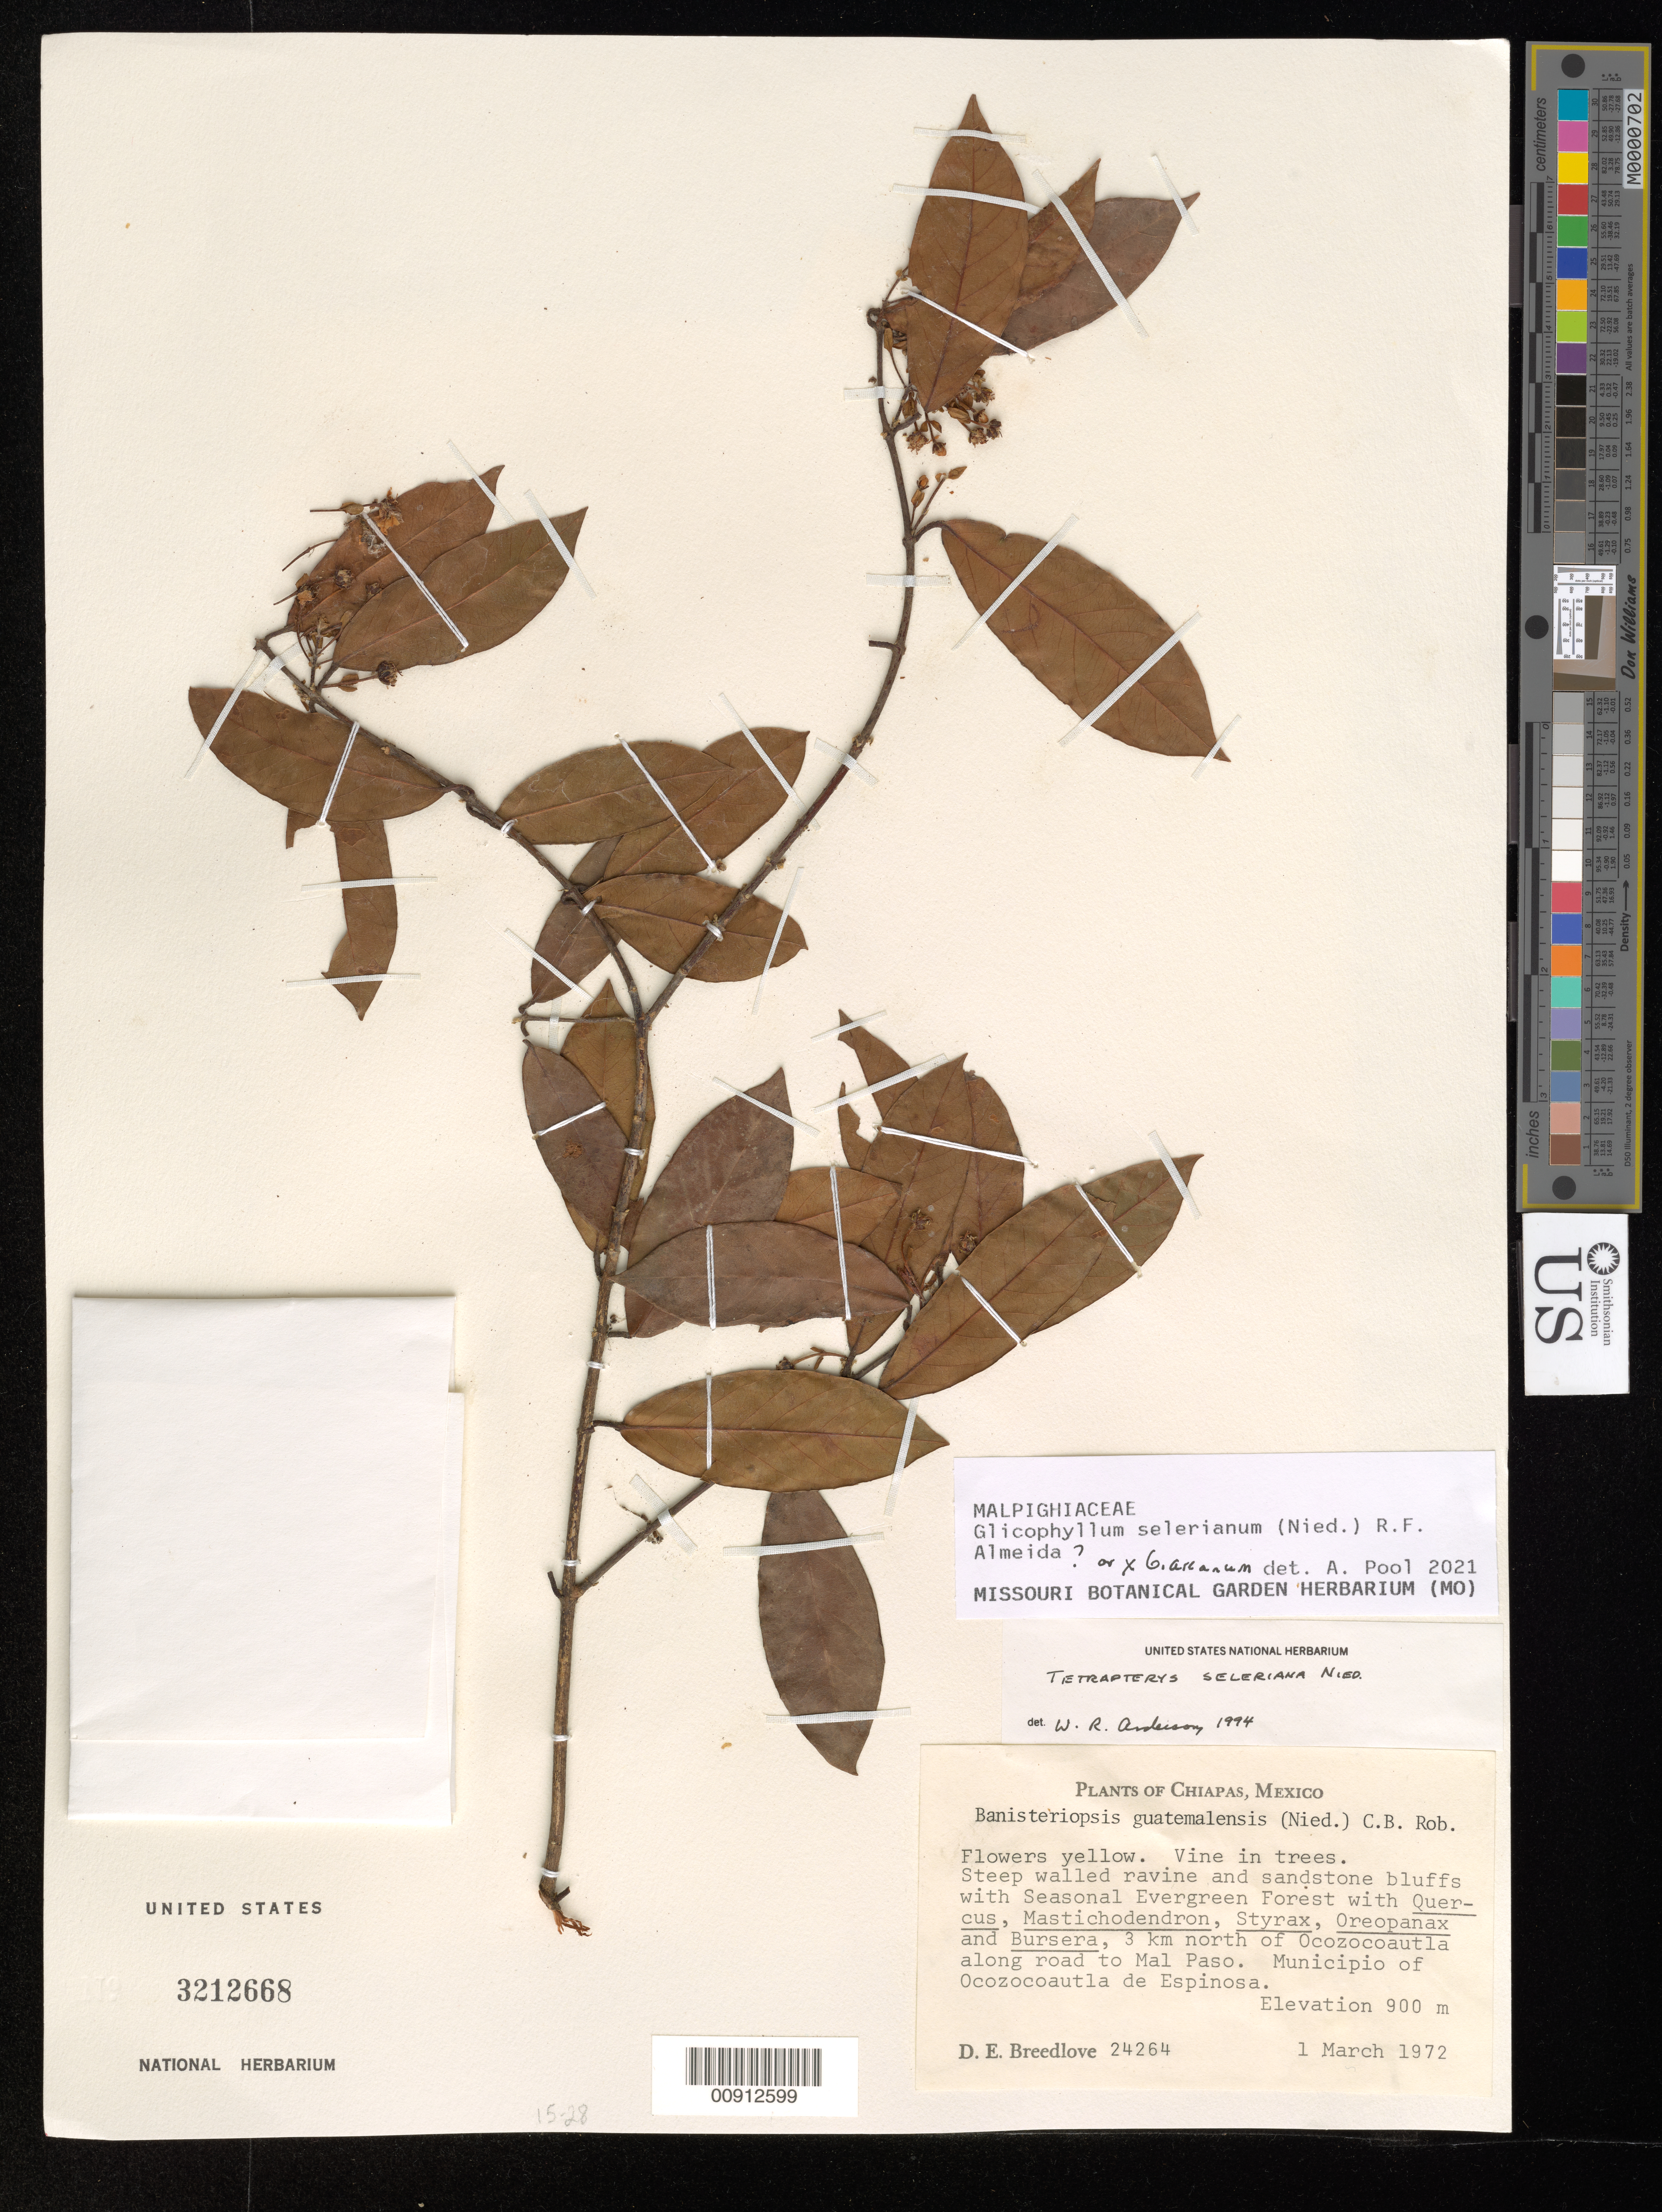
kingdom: Plantae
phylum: Tracheophyta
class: Magnoliopsida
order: Malpighiales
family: Malpighiaceae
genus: Glicophyllum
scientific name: Glicophyllum selerianum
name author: (Nied.) R.F. Almeida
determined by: Pool, A., (MO), Missouri Botanical Garden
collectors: D. E. Breedlove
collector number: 24264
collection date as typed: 01 Mar 1972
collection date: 1972-03-01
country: Mexico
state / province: Chiapas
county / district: Ocozocoautla de Espinosa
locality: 3 km north of Ocozocoautla along road to Mal Paso. Municipio of Ocozocoautla de Espinosa, Chiapas.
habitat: Vine in trees. Steep walled ravine & sandstone bluffs w/ seasonal evergreen forest w/Quercus, Mastichodendron, Styrax, ..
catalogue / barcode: US 3212668